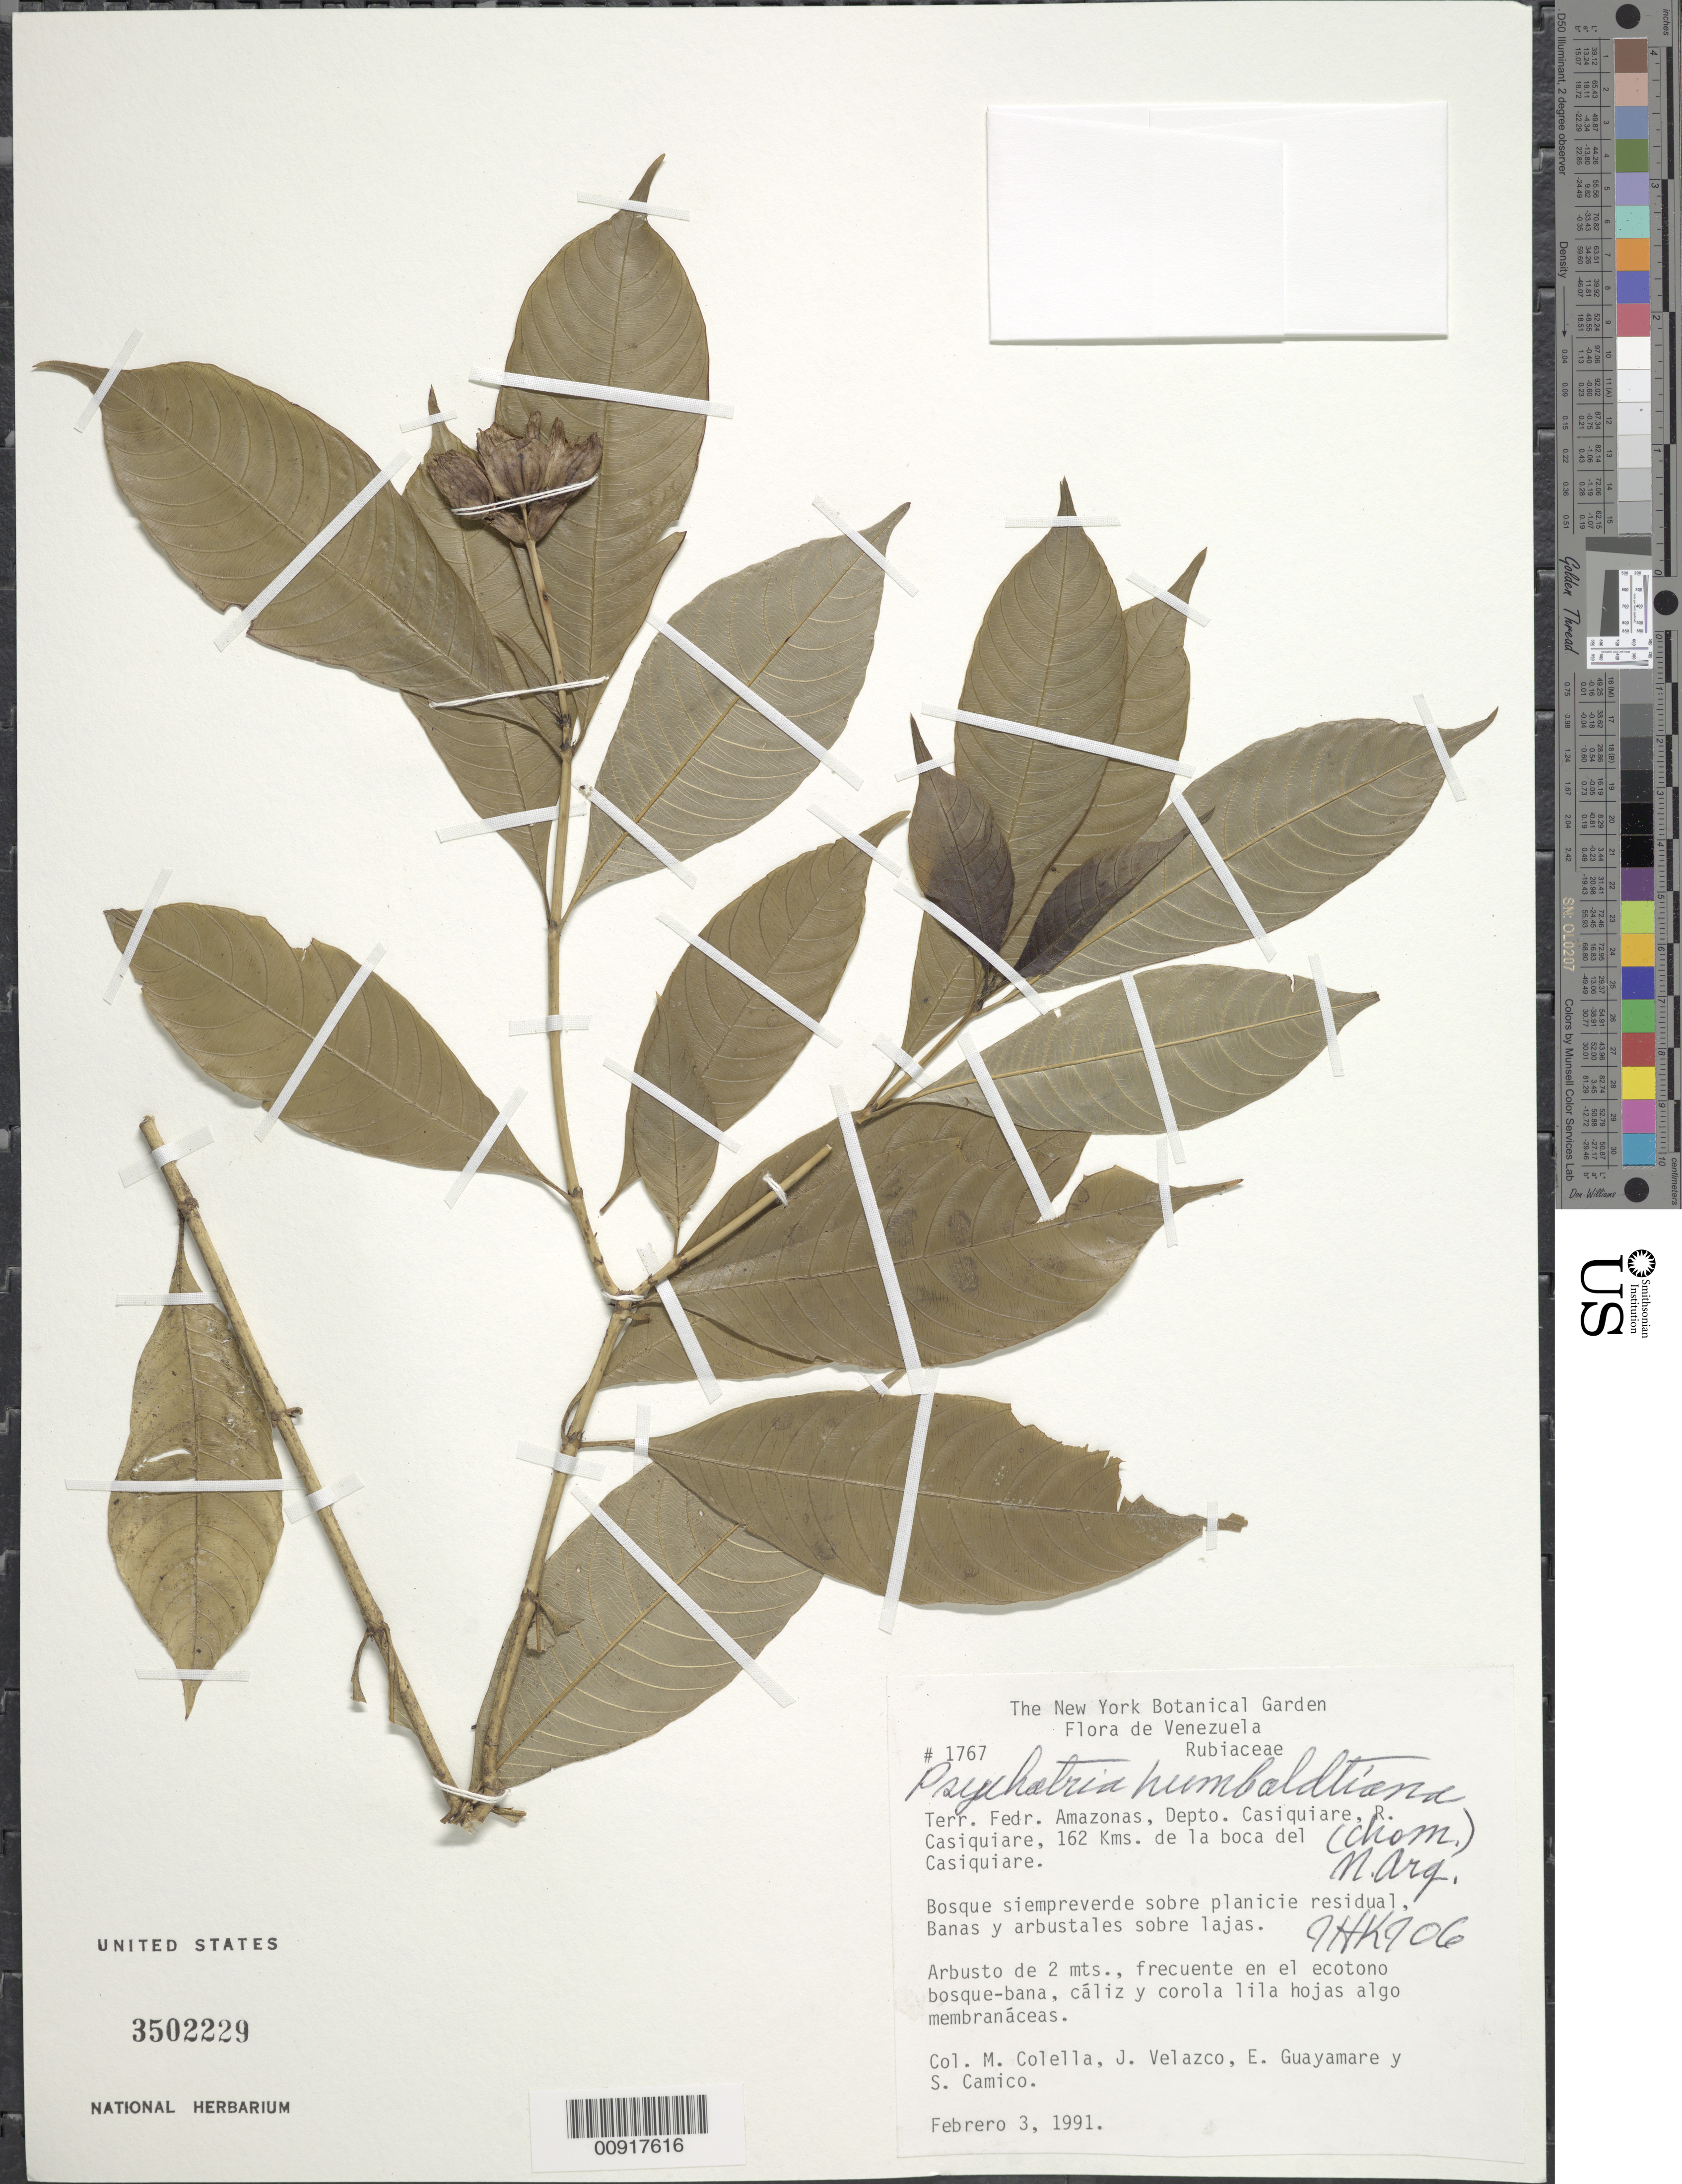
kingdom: Plantae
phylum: Tracheophyta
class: Magnoliopsida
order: Gentianales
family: Rubiaceae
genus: Psychotria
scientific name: Psychotria humboldtiana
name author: (Cham.) Müll. Arg.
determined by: Kirkbride, J. H.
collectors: M. Colella, J. Velazco, E. Guayamare & S. Camico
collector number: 1767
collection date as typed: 3-Feb-91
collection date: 1991-02-03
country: Venezuela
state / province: Amazonas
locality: Dpto. Casiquiare, Río Casiquiare, 162 km de la boca del Casiquiare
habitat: En el ecotono bosque-bana. Bosque siempreverde sobre planicie residual, banas y arbustales sobre lajas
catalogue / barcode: US 3502229